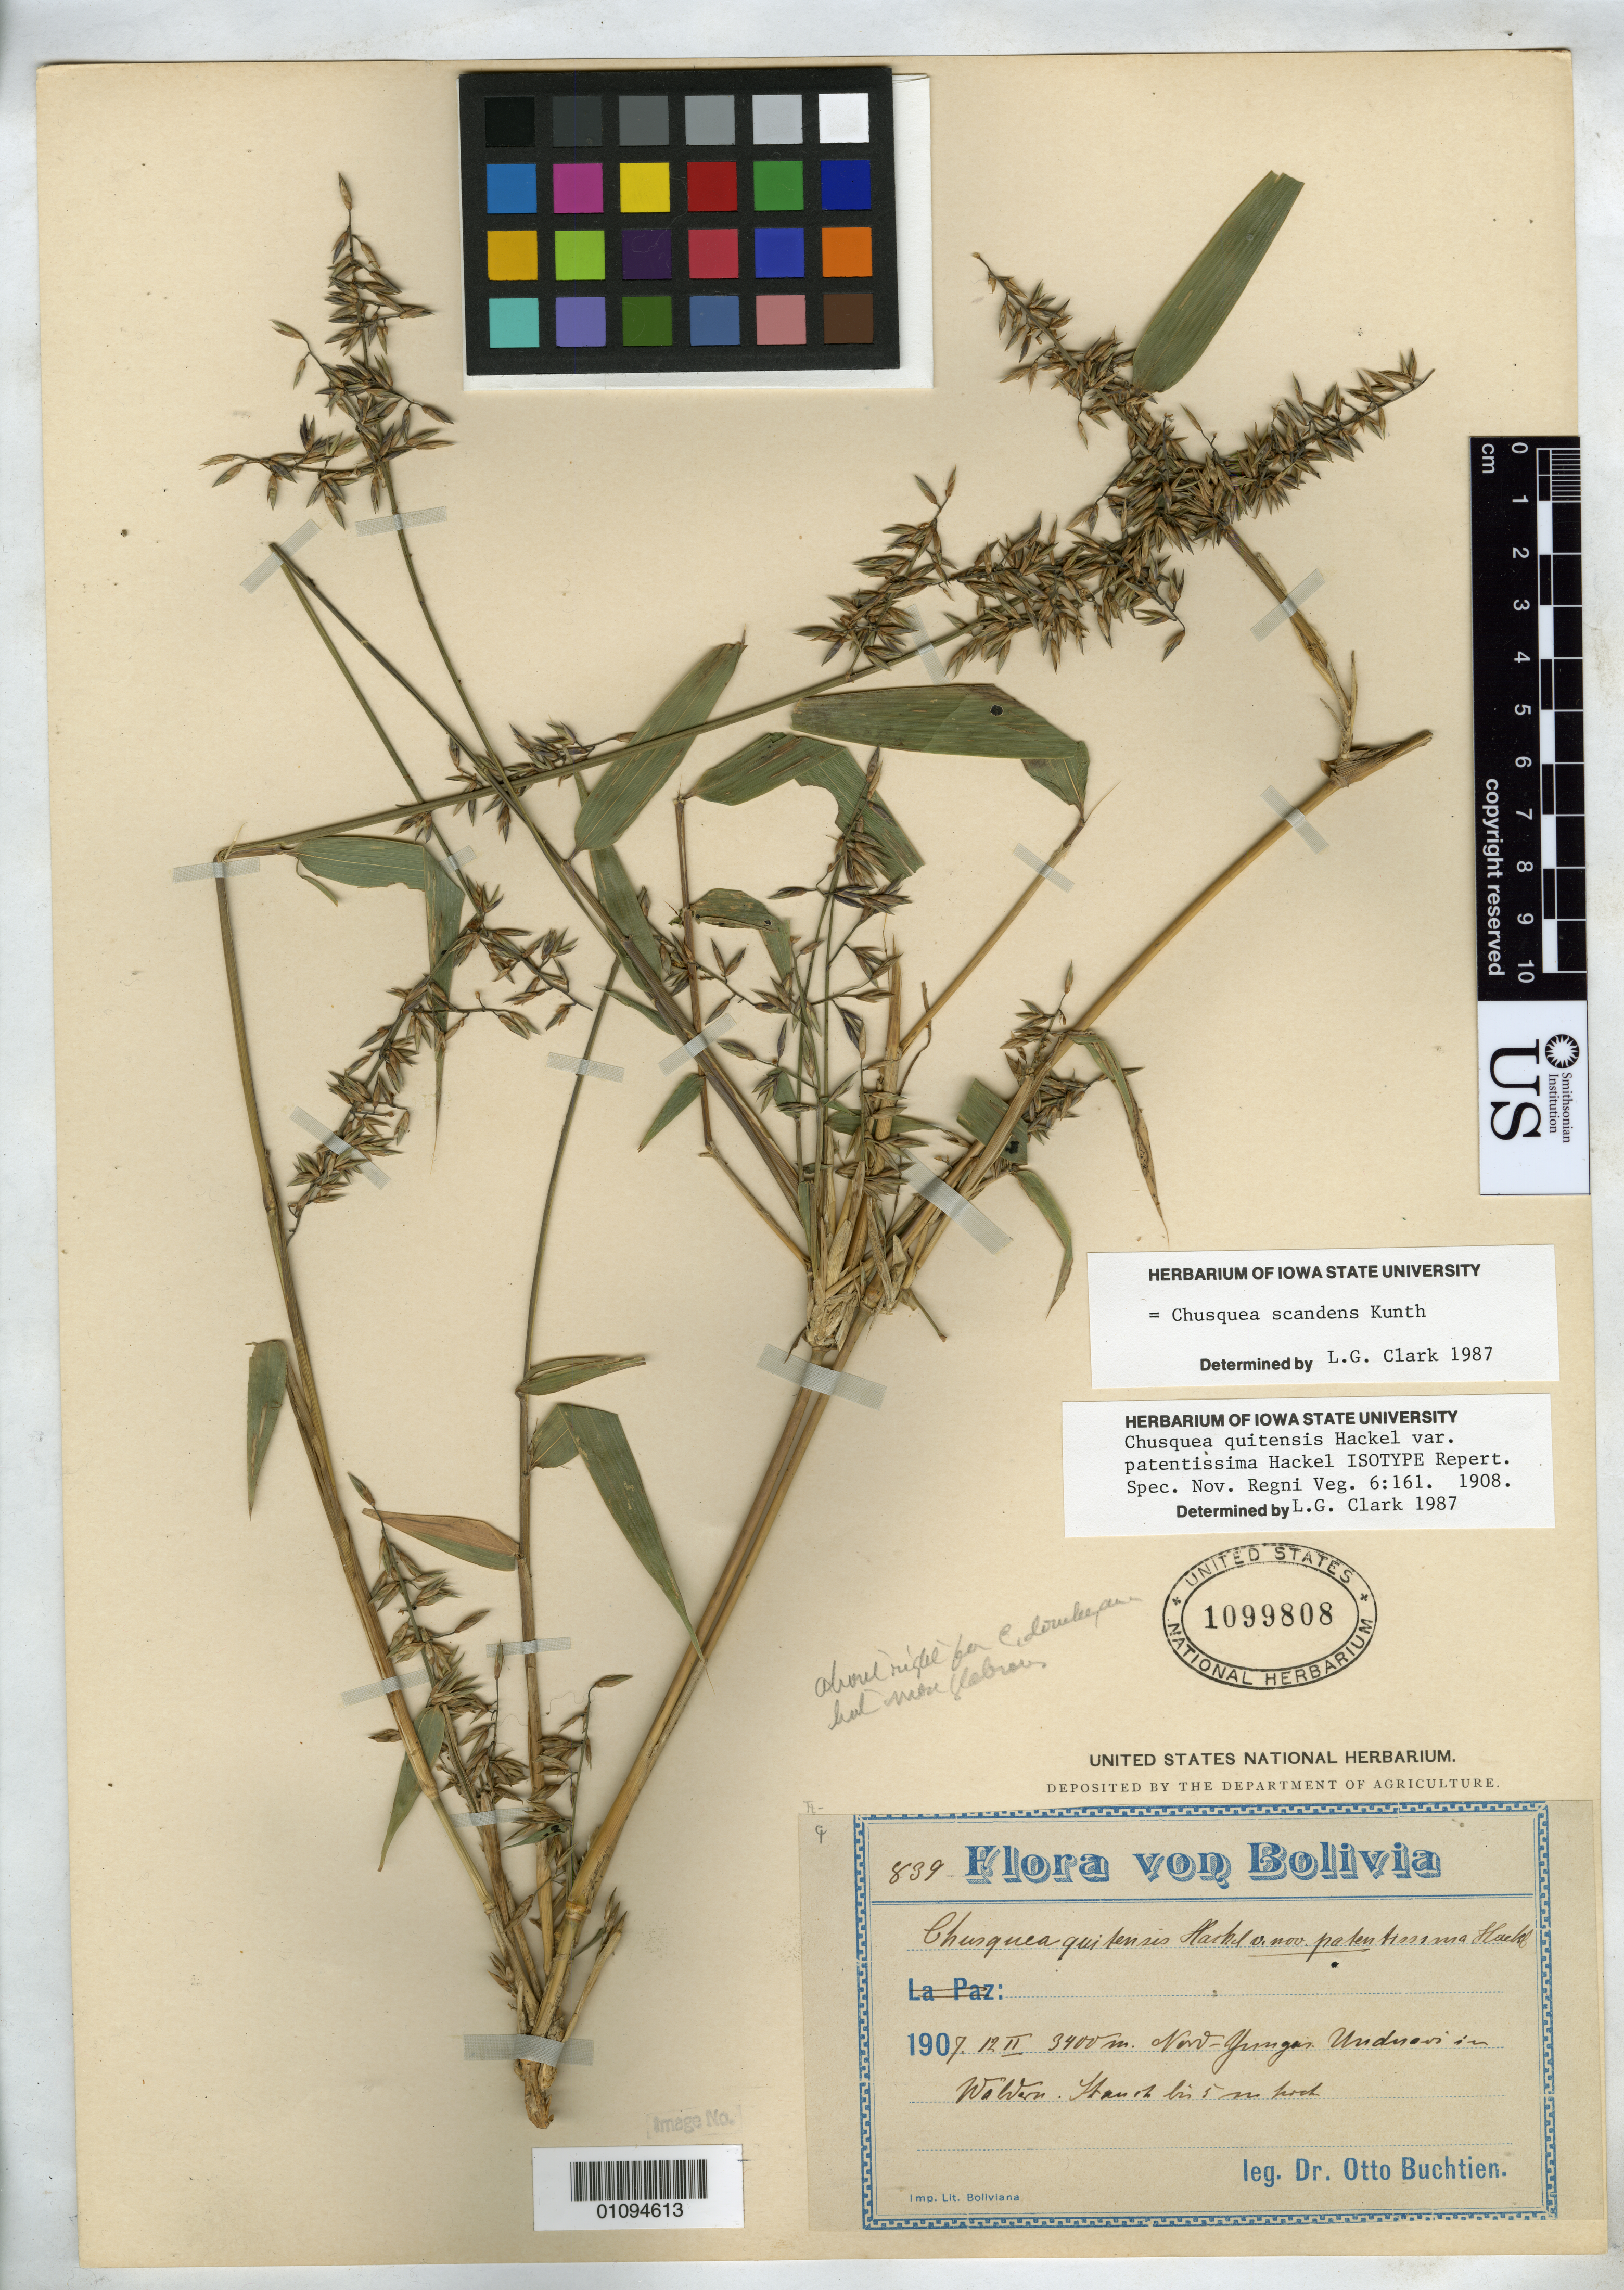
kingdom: Plantae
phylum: Tracheophyta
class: Liliopsida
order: Poales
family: Poaceae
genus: Chusquea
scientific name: Chusquea quitensis var. patentissima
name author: Hack.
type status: Type Fragment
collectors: O. Buchtien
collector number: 839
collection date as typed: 12 Feb 1907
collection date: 1907-02-12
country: Bolivia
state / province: La Paz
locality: Nord Yungas, Unduavi.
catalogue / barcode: US 1099808